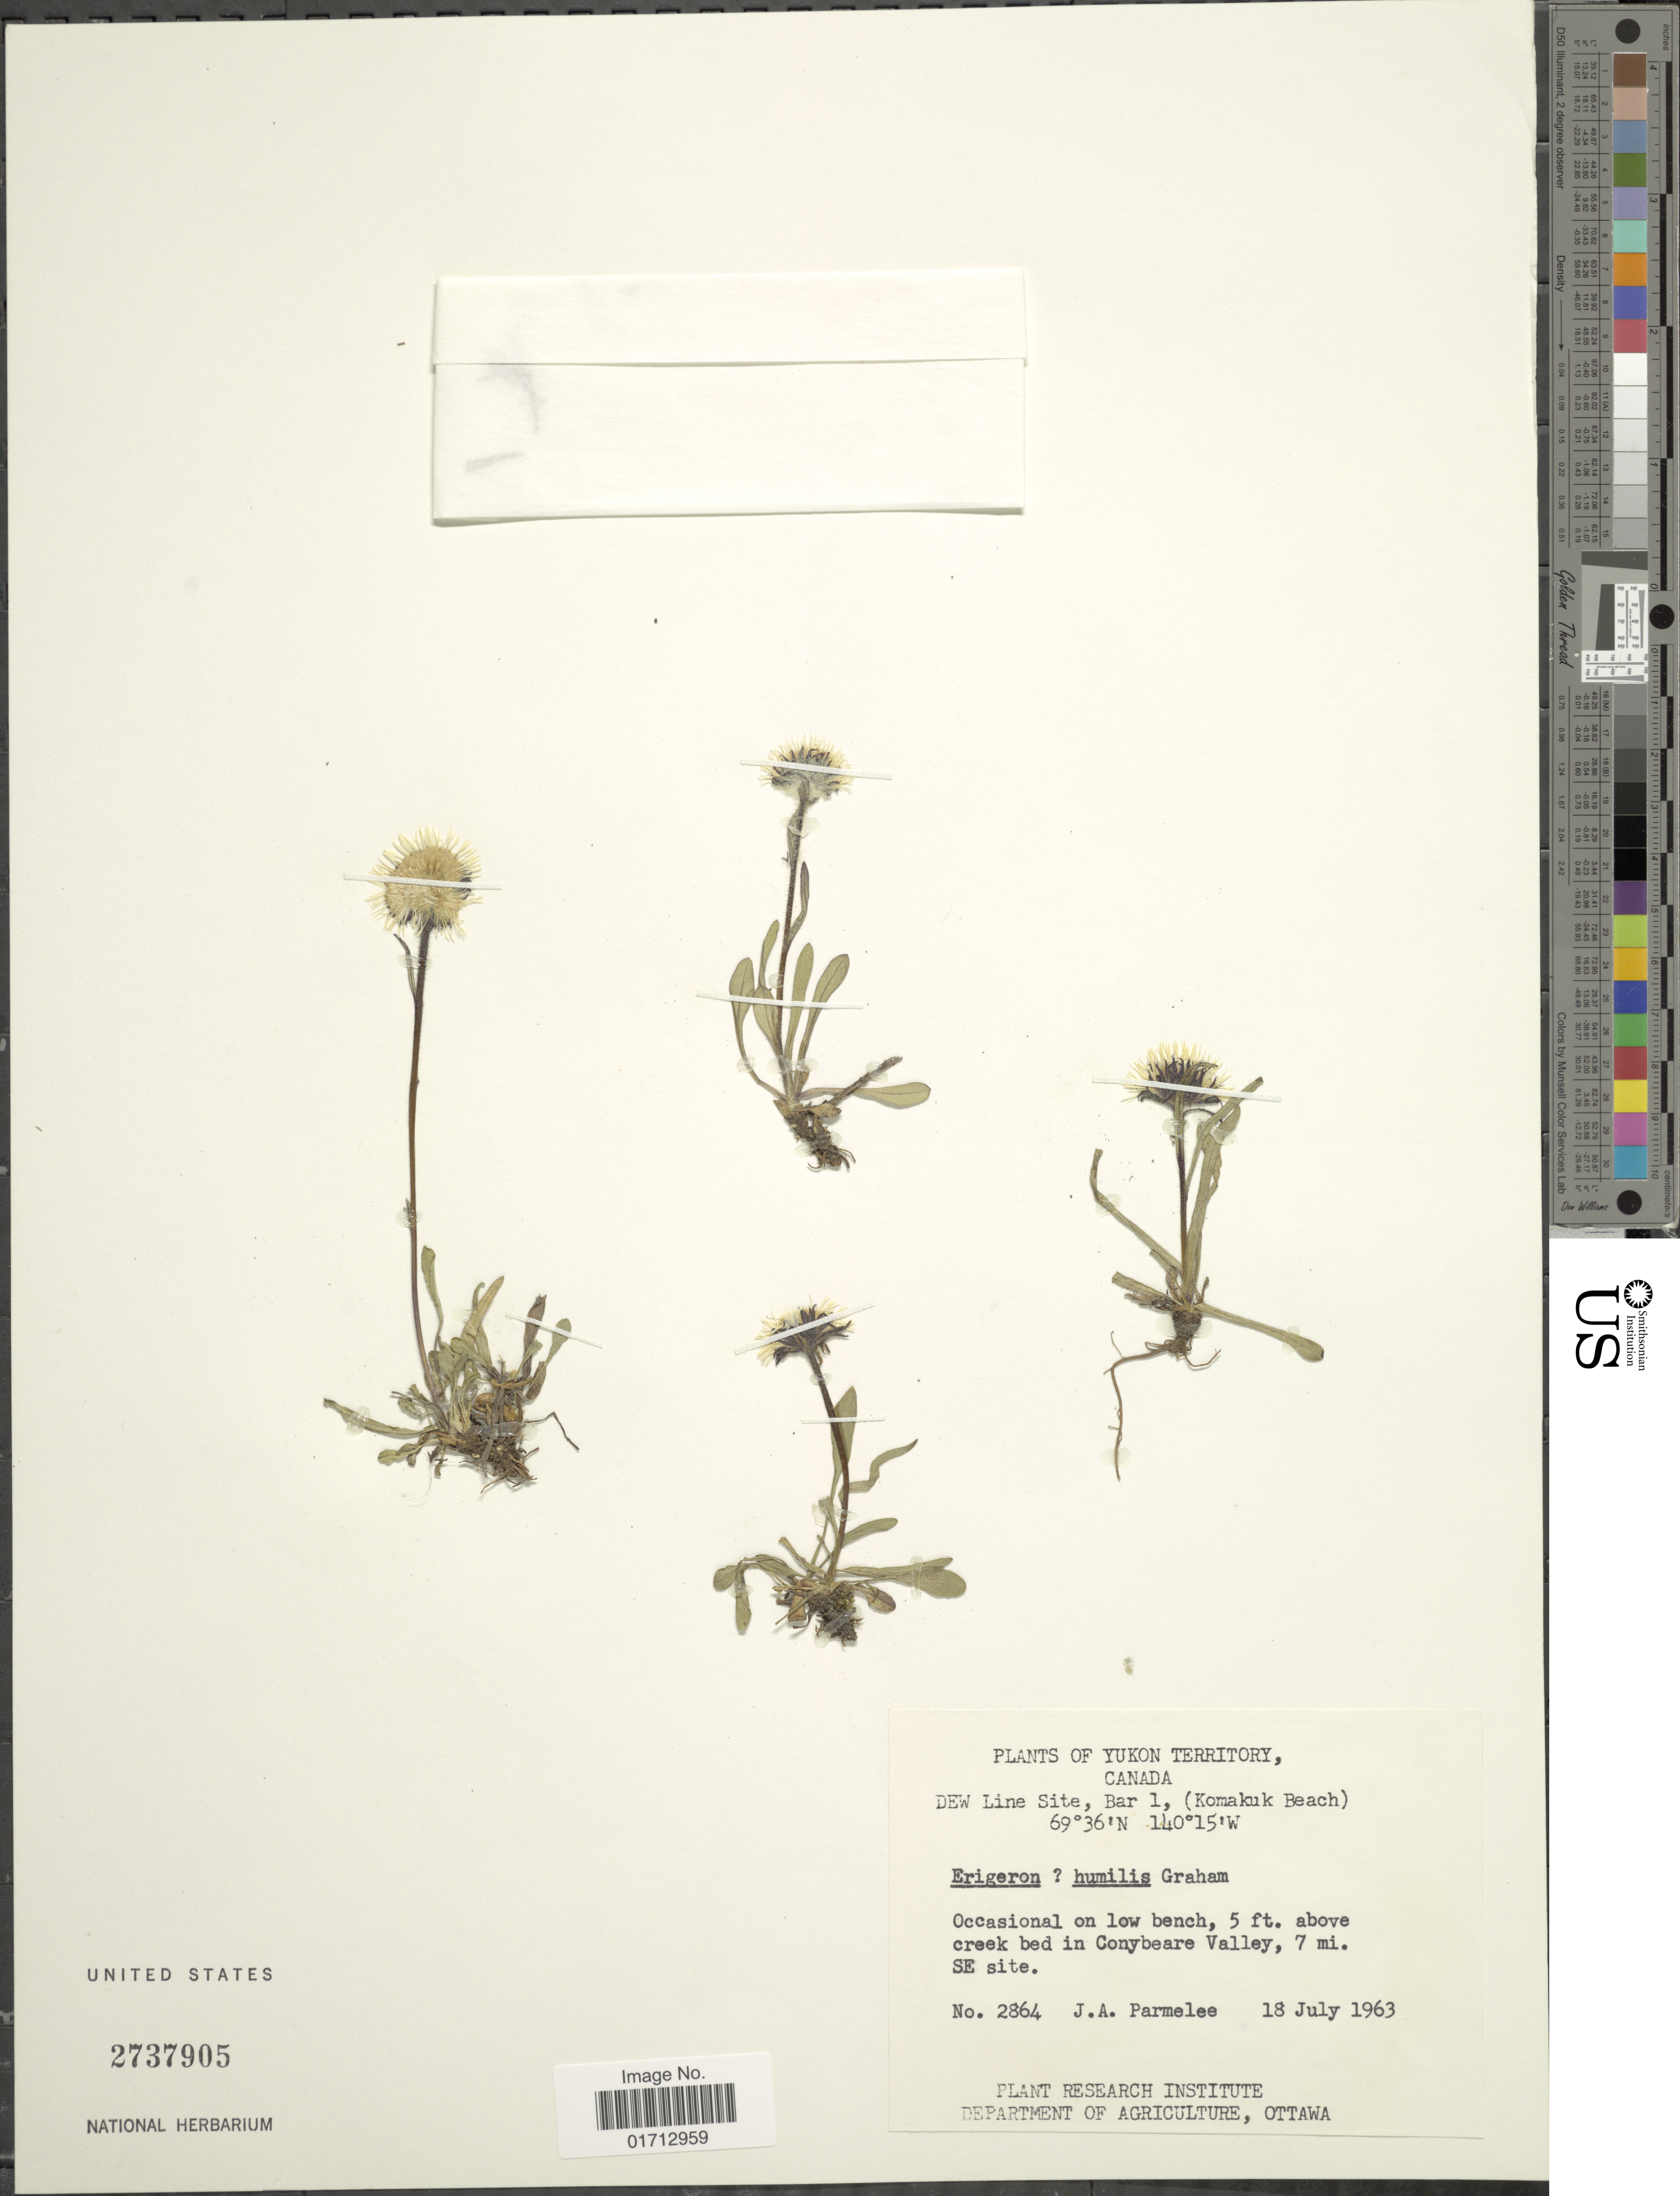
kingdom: Plantae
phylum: Tracheophyta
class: Magnoliopsida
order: Asterales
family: Asteraceae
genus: Erigeron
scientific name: Erigeron humilis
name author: Graham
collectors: J. A. Parmelee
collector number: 2864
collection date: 1963-07-18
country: Canada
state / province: Yukon Territory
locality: DEW Line Site, Bar 1, ()Komakuk Beach), above creek bed in Conybeare Valley, 7 mi. SE site.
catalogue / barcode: US 2737905